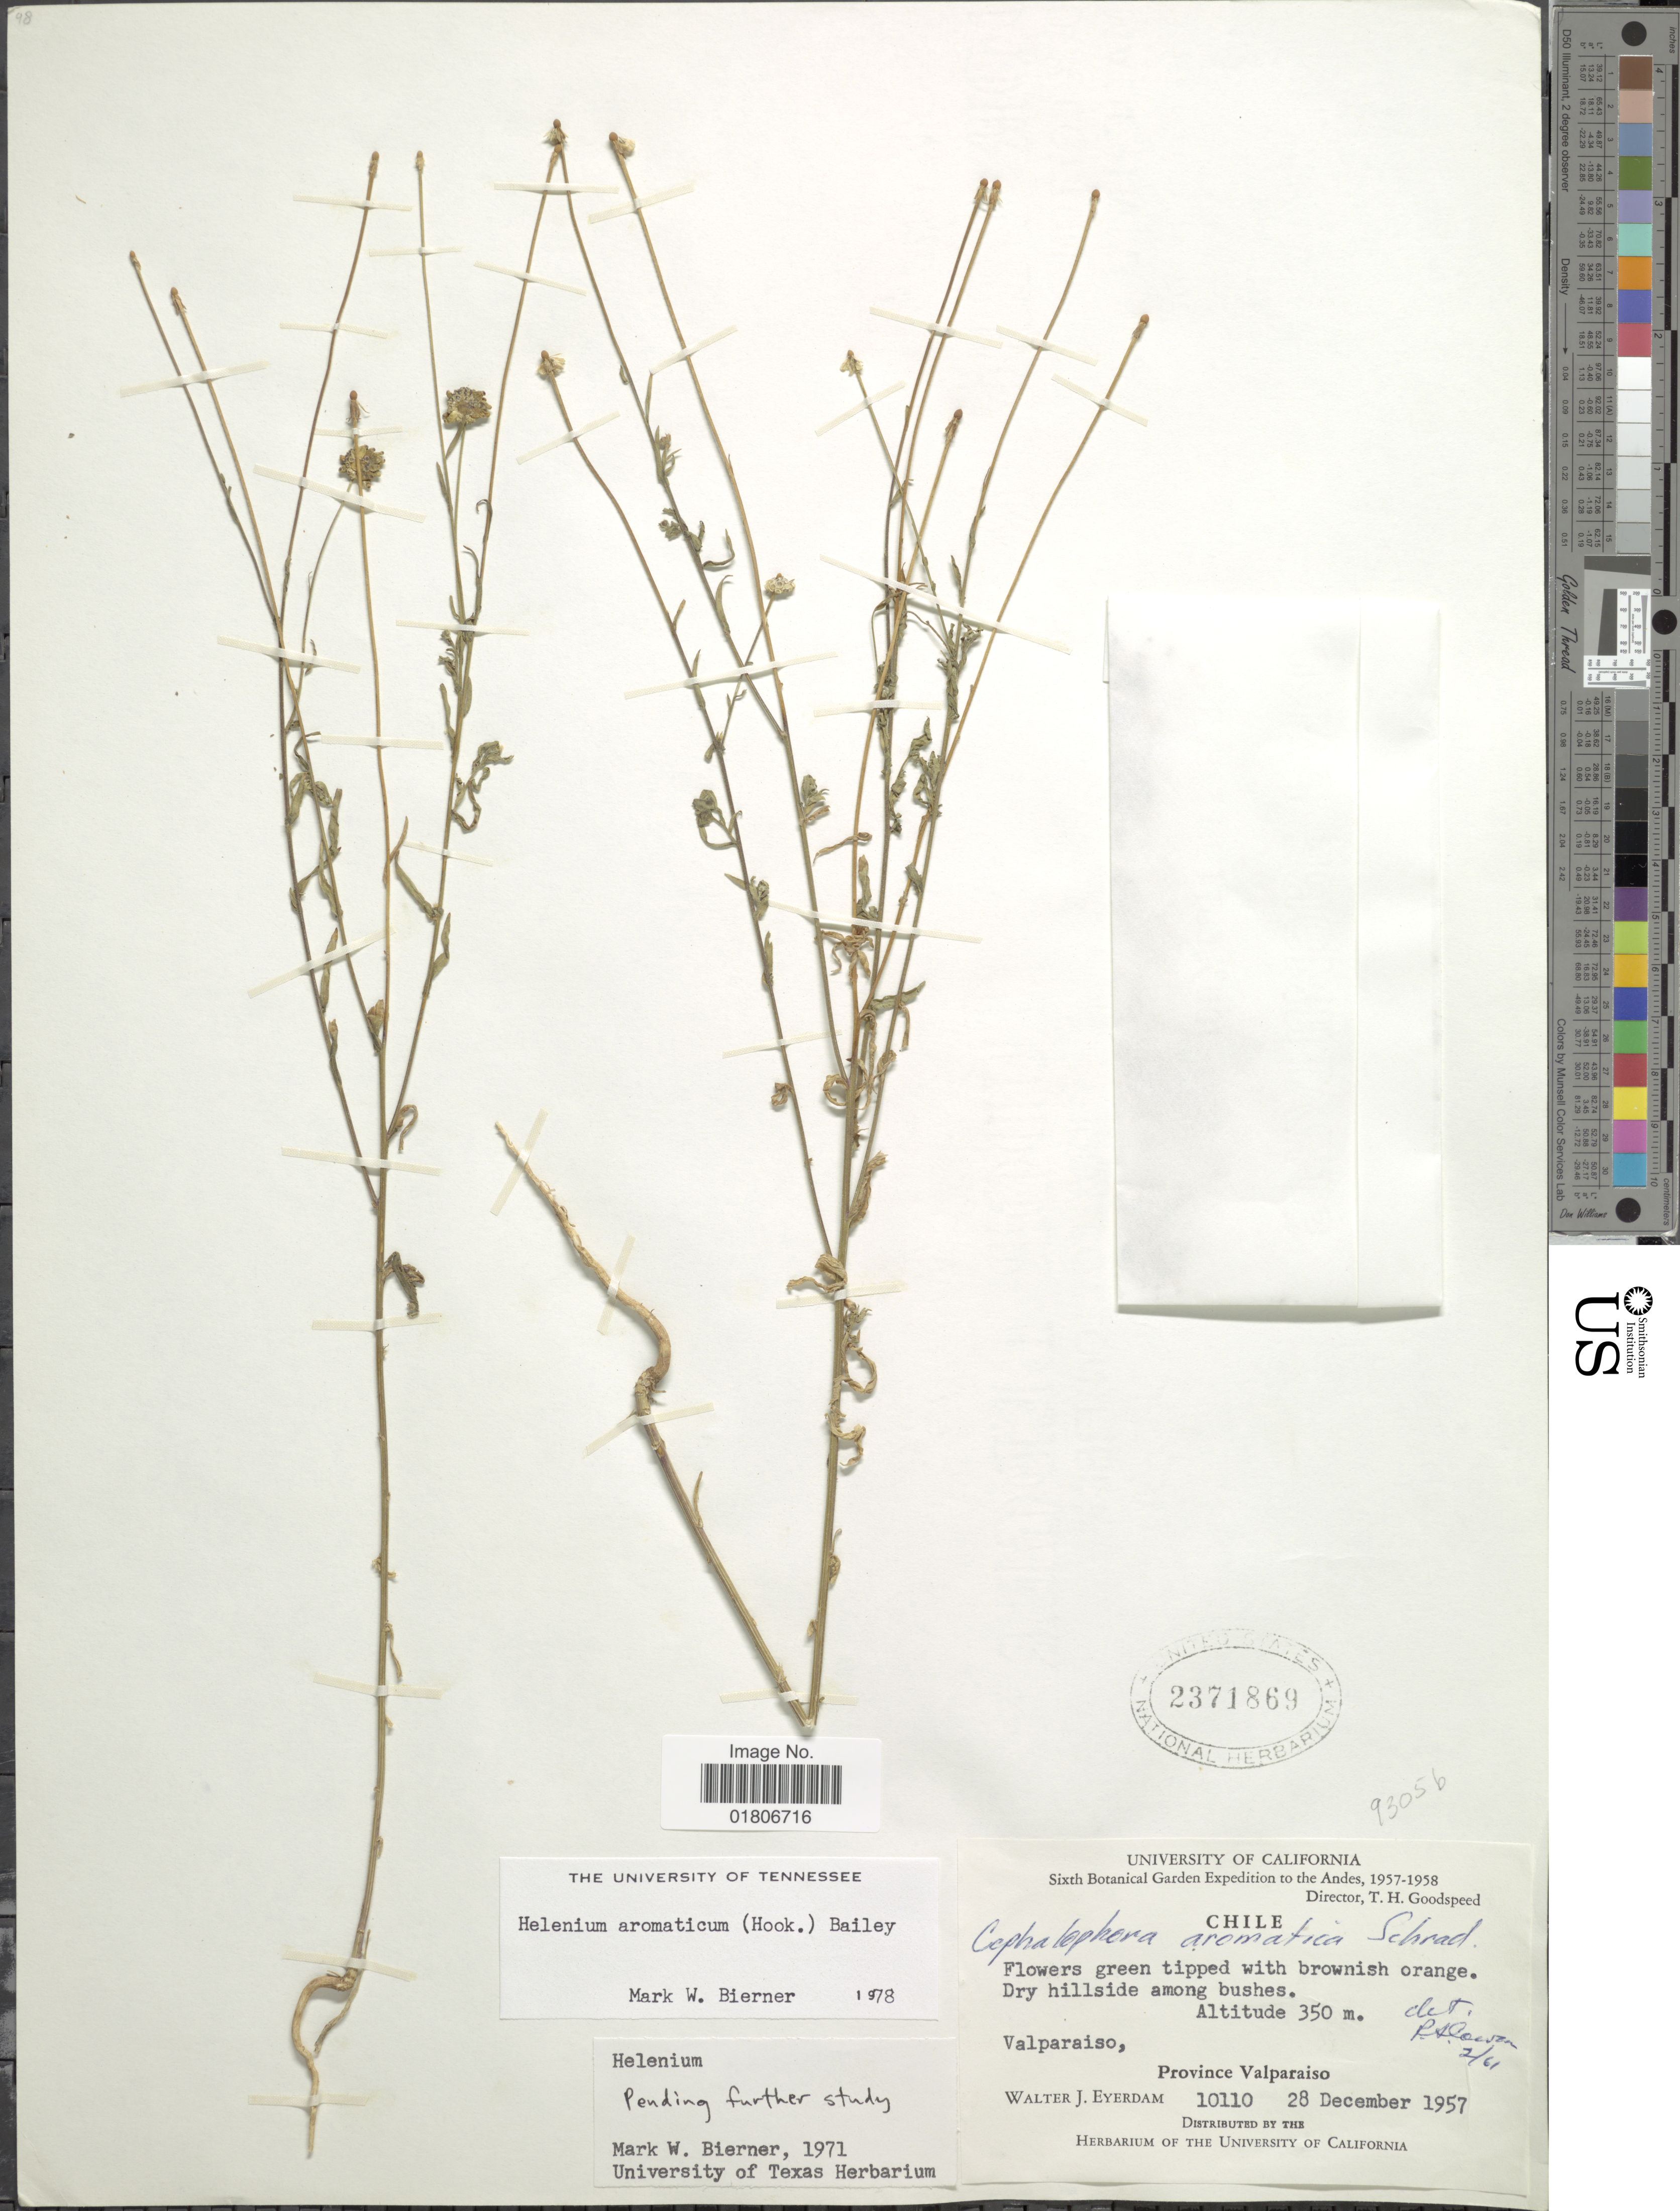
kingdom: Plantae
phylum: Tracheophyta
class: Magnoliopsida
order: Asterales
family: Asteraceae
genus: Helenium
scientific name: Helenium aromaticum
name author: (Hook.) L.H. Bailey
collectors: W. J. Eyerdam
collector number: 10110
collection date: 1957-12-28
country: Chile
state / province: Valparaíso (V)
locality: Andes. Province Valparaiso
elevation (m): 350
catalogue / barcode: US 2371869